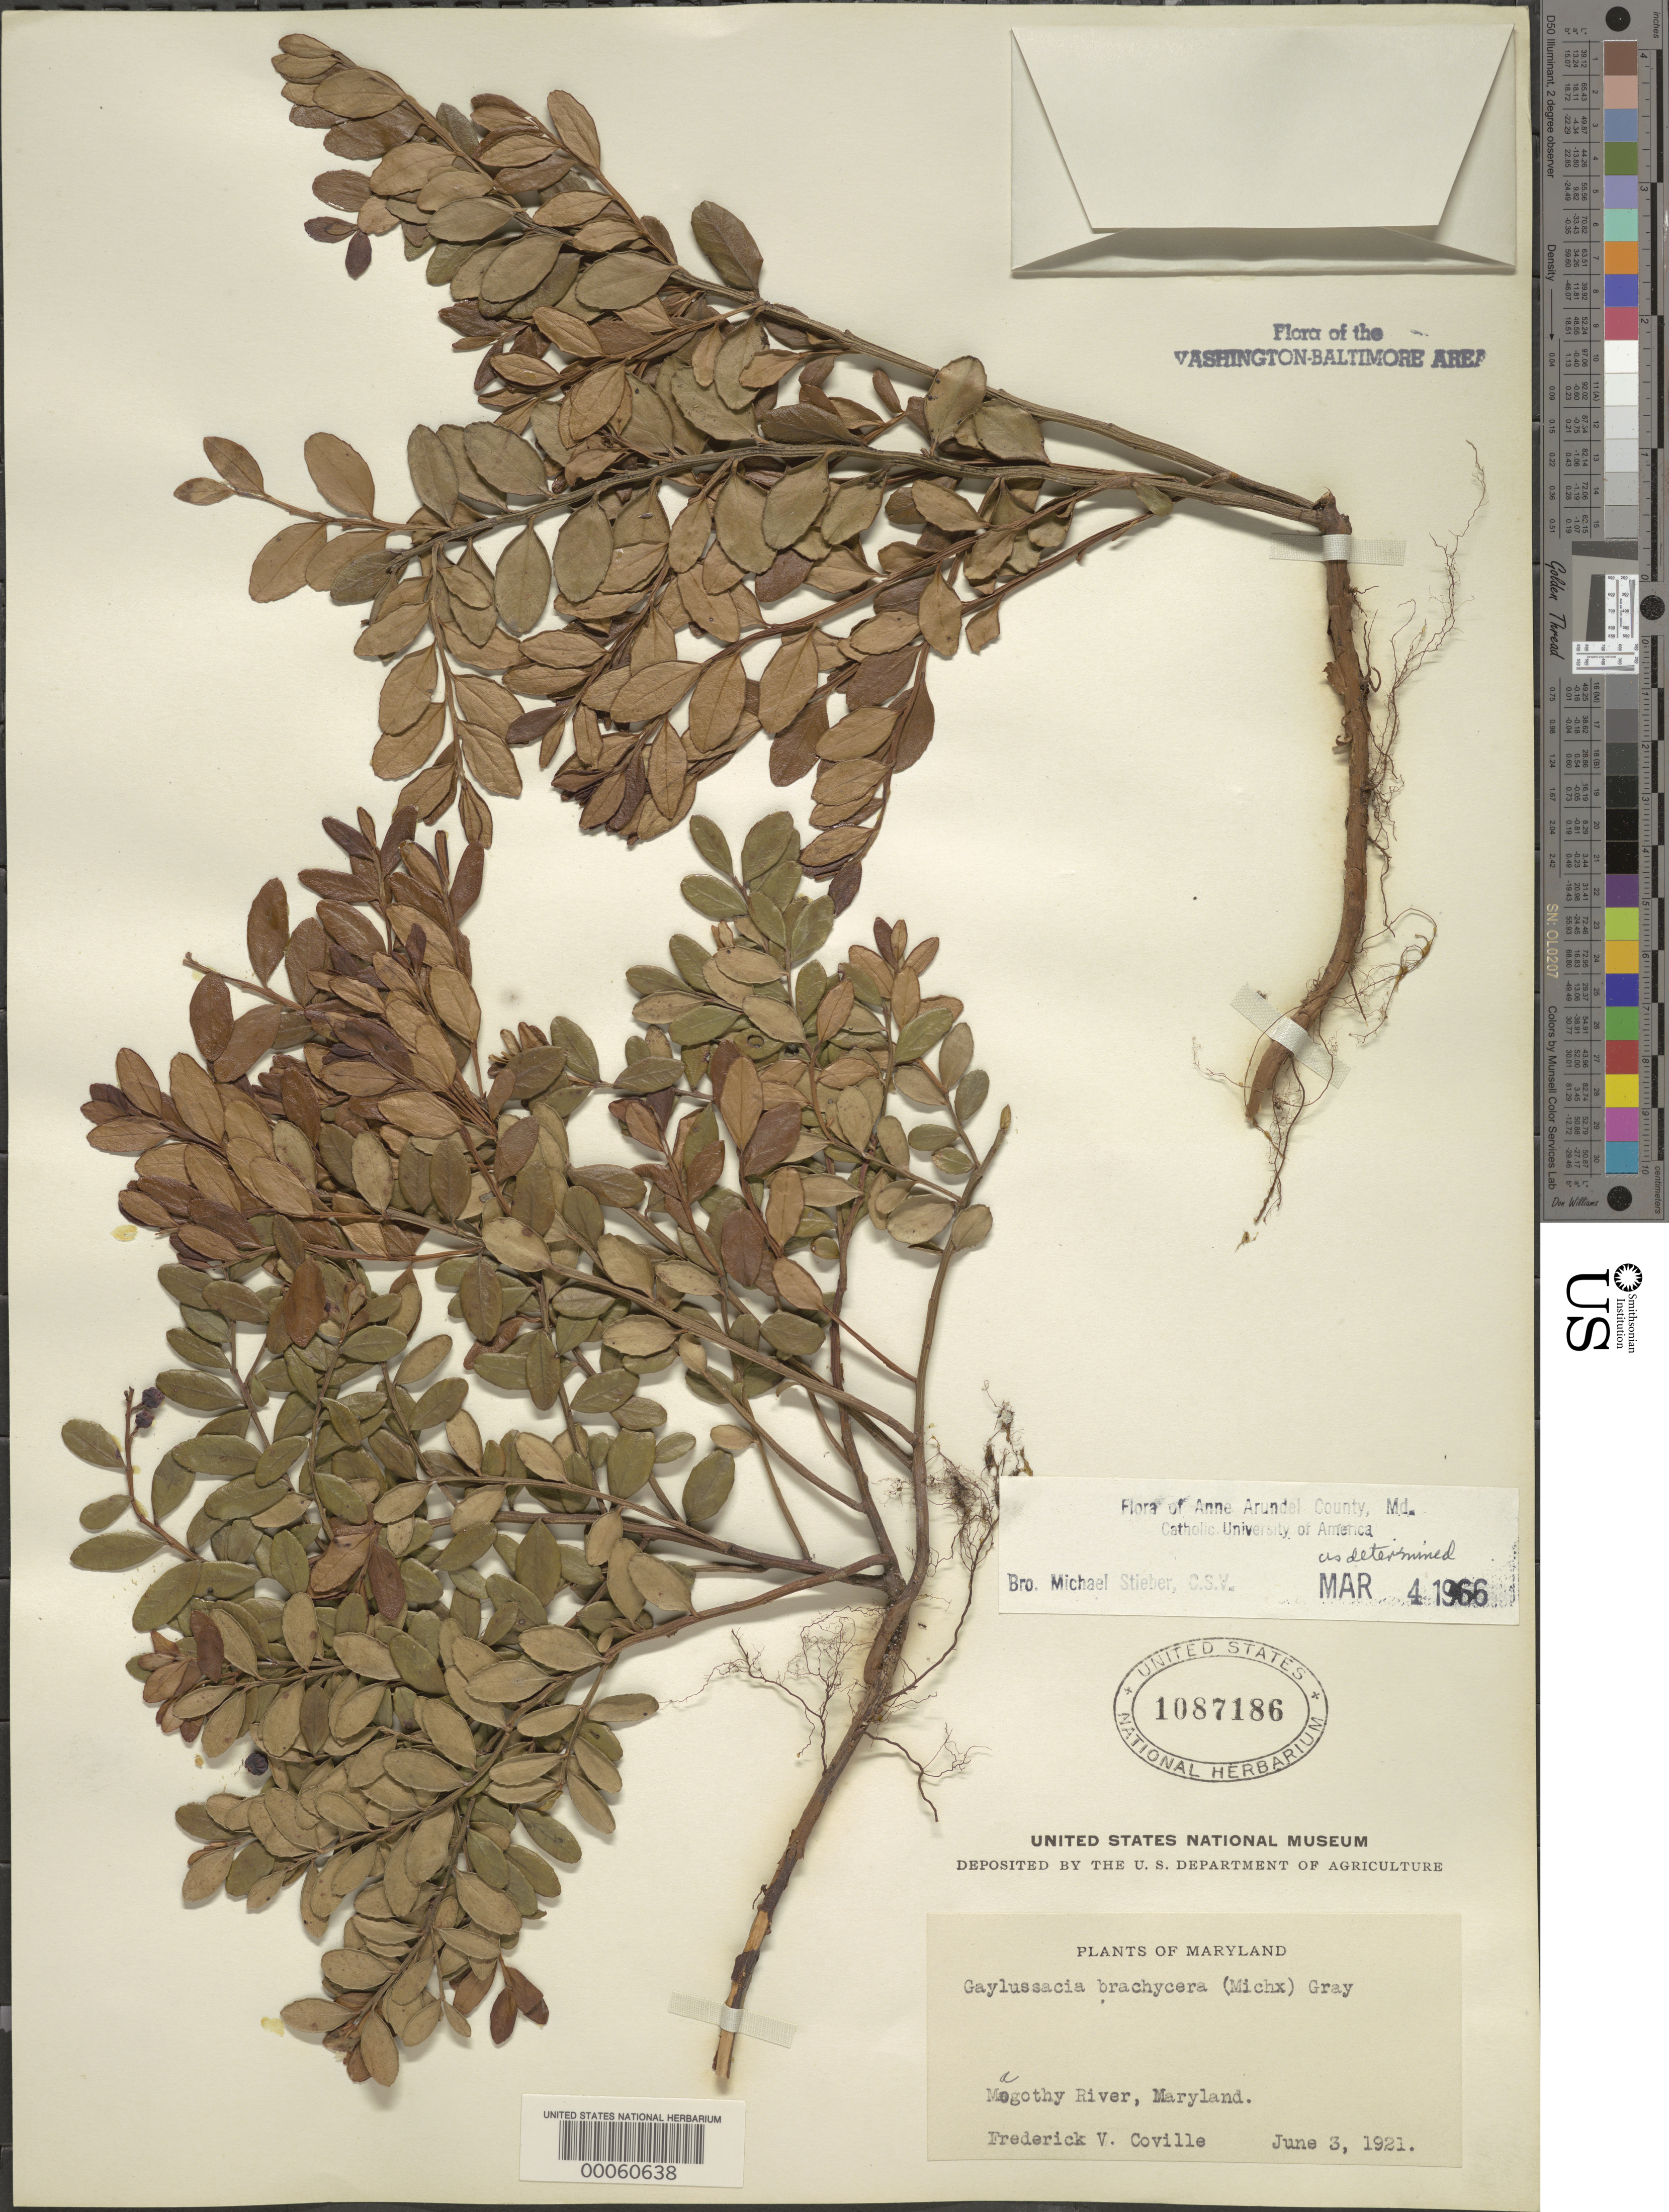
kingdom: Plantae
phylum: Tracheophyta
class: Magnoliopsida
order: Ericales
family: Ericaceae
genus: Gaylussacia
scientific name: Gaylussacia brachycera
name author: (Michx.) Torr. & A. Gray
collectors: F. V. Coville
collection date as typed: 03 Jun 1921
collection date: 1921-06-03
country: United States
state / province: Maryland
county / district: Anne Arundel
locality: Magothy River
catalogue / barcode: US 1087186